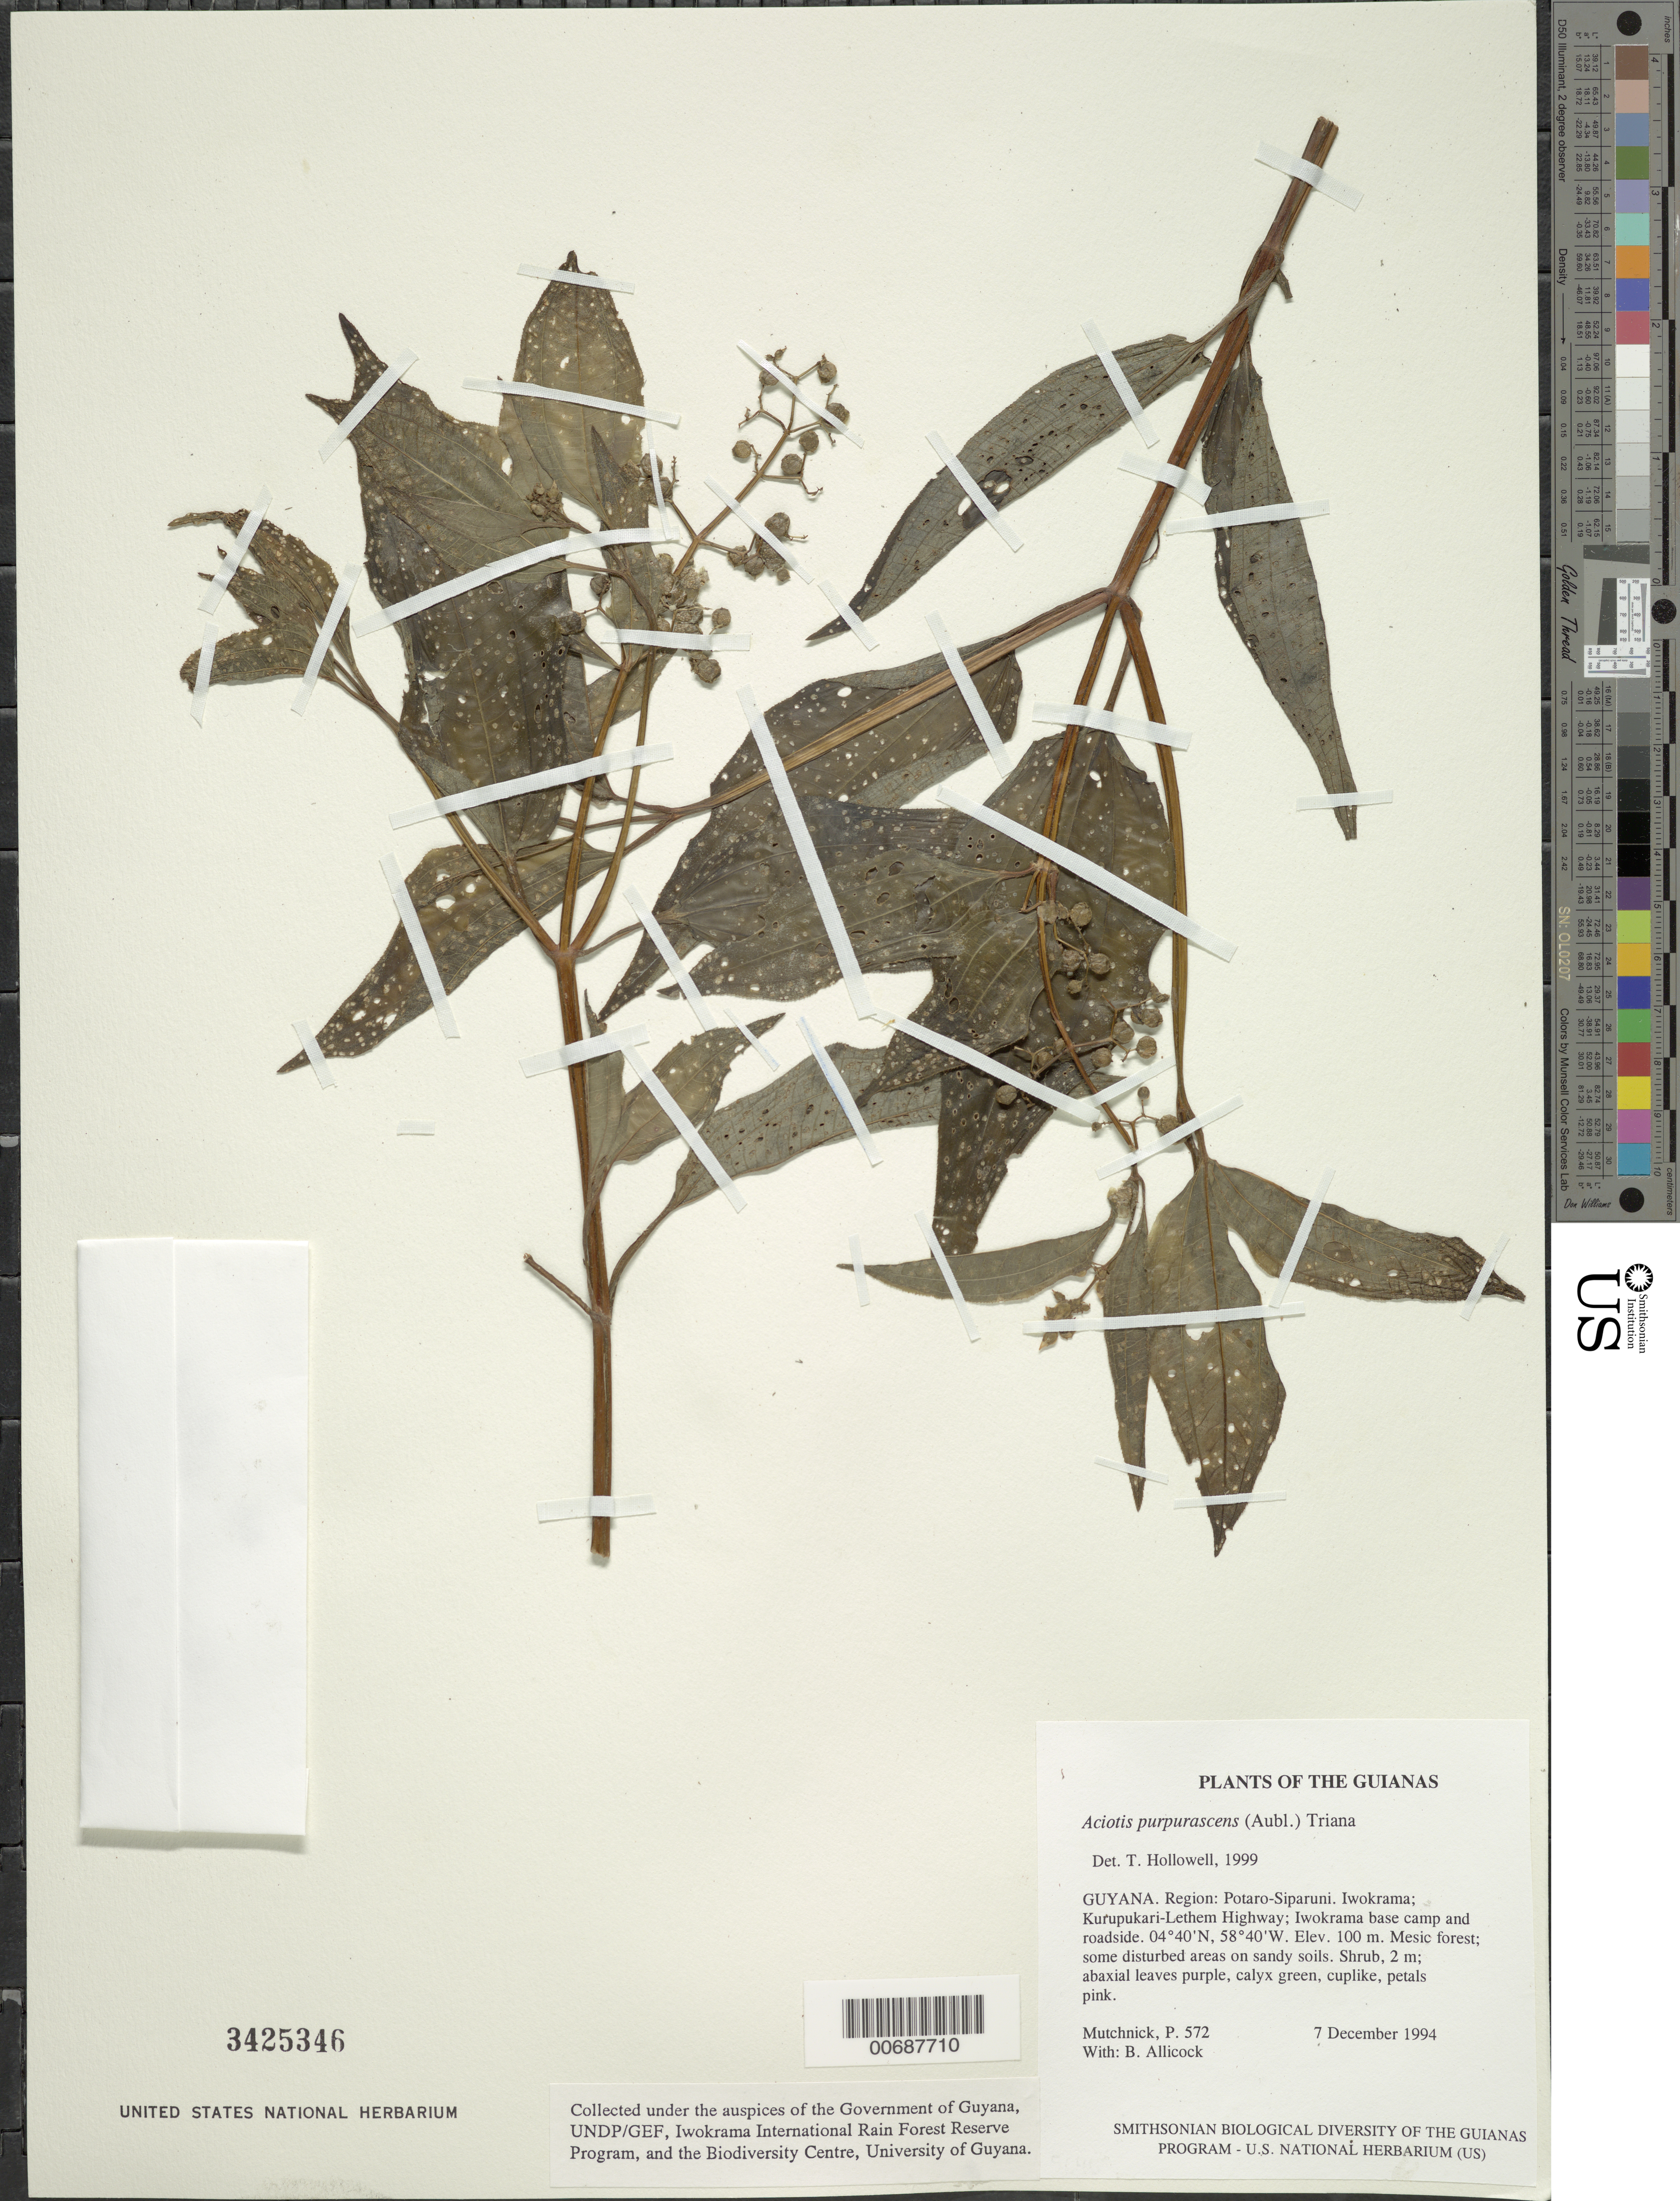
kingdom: Plantae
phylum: Tracheophyta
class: Magnoliopsida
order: Myrtales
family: Melastomataceae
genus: Aciotis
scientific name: Aciotis purpurascens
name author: (Aubl.) Triana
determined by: Almeda, F.; Penneys, D. S.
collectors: P. Mutchnick & B. Allicock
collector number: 572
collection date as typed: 7 December 1994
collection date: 1994-12-07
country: Guyana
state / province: Potaro-Siparuni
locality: Iwokrama; Kurupukari-Lethem Highway; Iwokrama base camp and roadside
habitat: Mesic forest; some disturbed areas on sandy soils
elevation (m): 100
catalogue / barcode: US 3425346